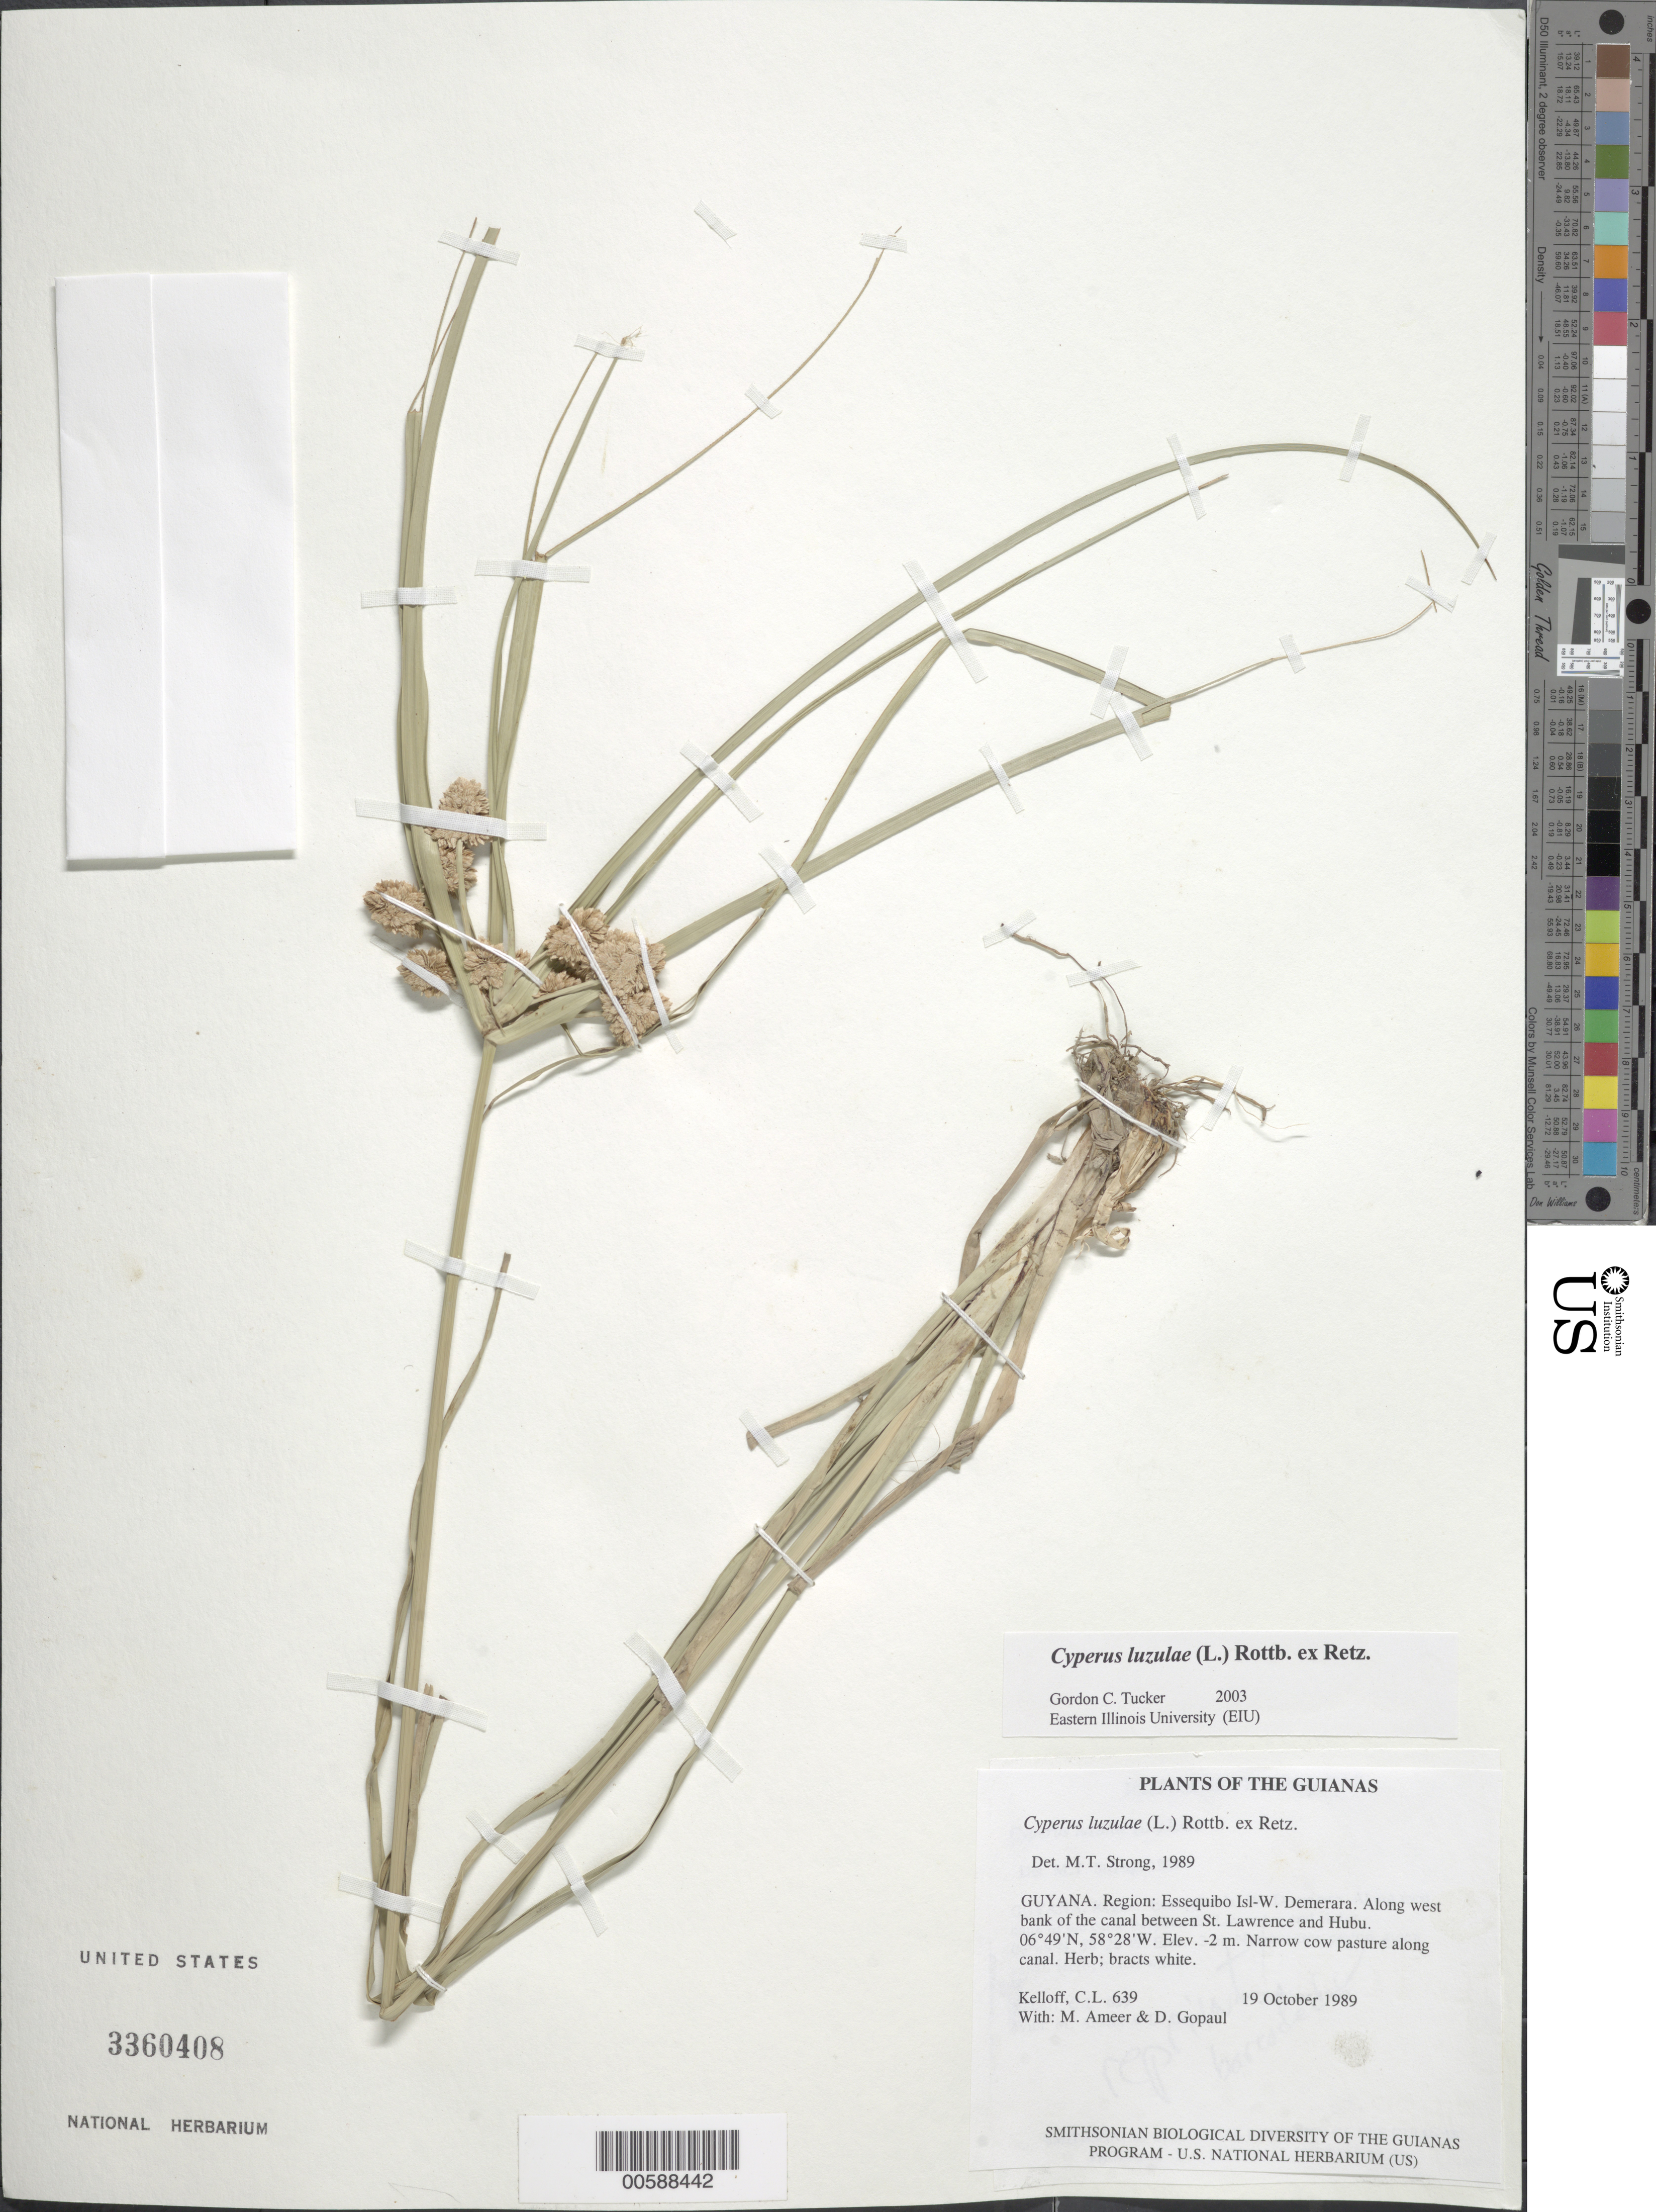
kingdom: Plantae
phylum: Tracheophyta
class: Liliopsida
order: Poales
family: Cyperaceae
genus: Cyperus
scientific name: Cyperus luzulae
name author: (L.) Rottb. ex Retz.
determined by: Tucker, G. C.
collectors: C. L. Kelloff, M. Ameer & D. Gopaul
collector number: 639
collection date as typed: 19 October 1989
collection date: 1989-10-19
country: Guyana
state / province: Essequibo Isl-W. Demerara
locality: Along west bank of the canal between St. Lawrence and Hubu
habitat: Narrow cow pasture along canal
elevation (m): -2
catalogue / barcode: US 3360408